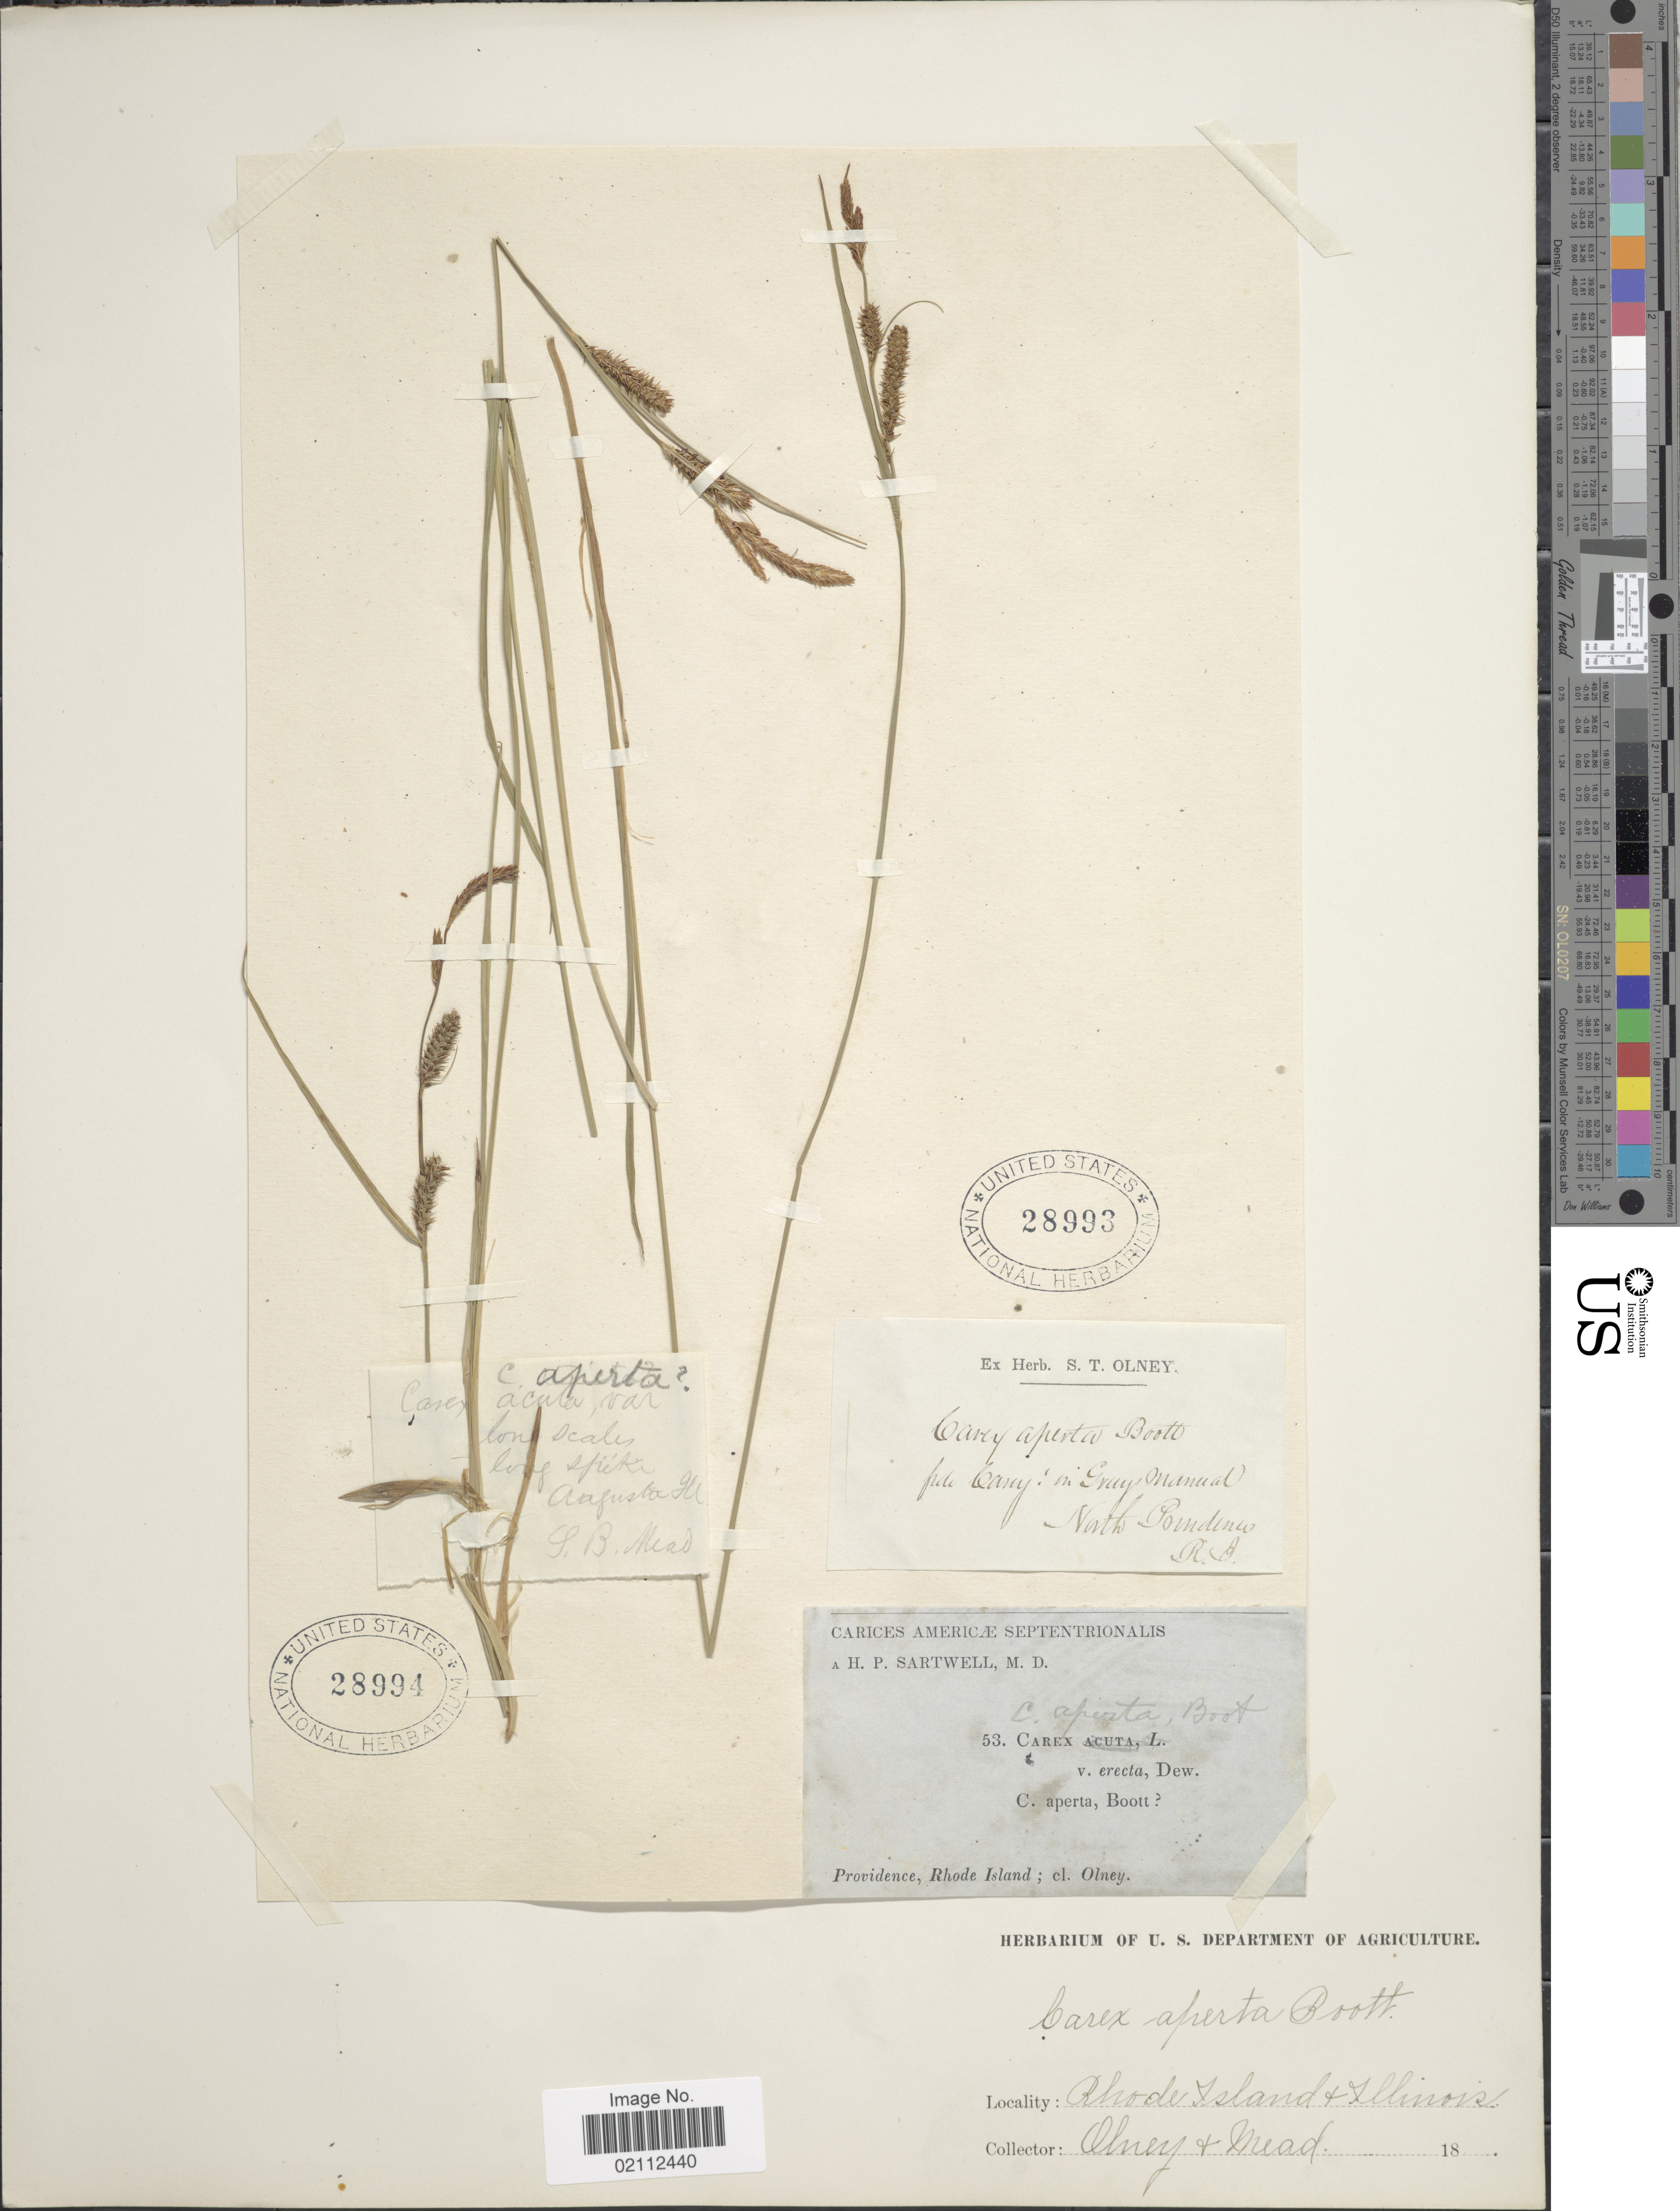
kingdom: Plantae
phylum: Tracheophyta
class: Liliopsida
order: Poales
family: Cyperaceae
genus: Carex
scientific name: Carex haydenii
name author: Dewey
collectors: Olney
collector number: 53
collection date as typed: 18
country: United States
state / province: Rhode Island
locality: Americae Septentrionalis. North Providence.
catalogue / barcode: US 28993-2